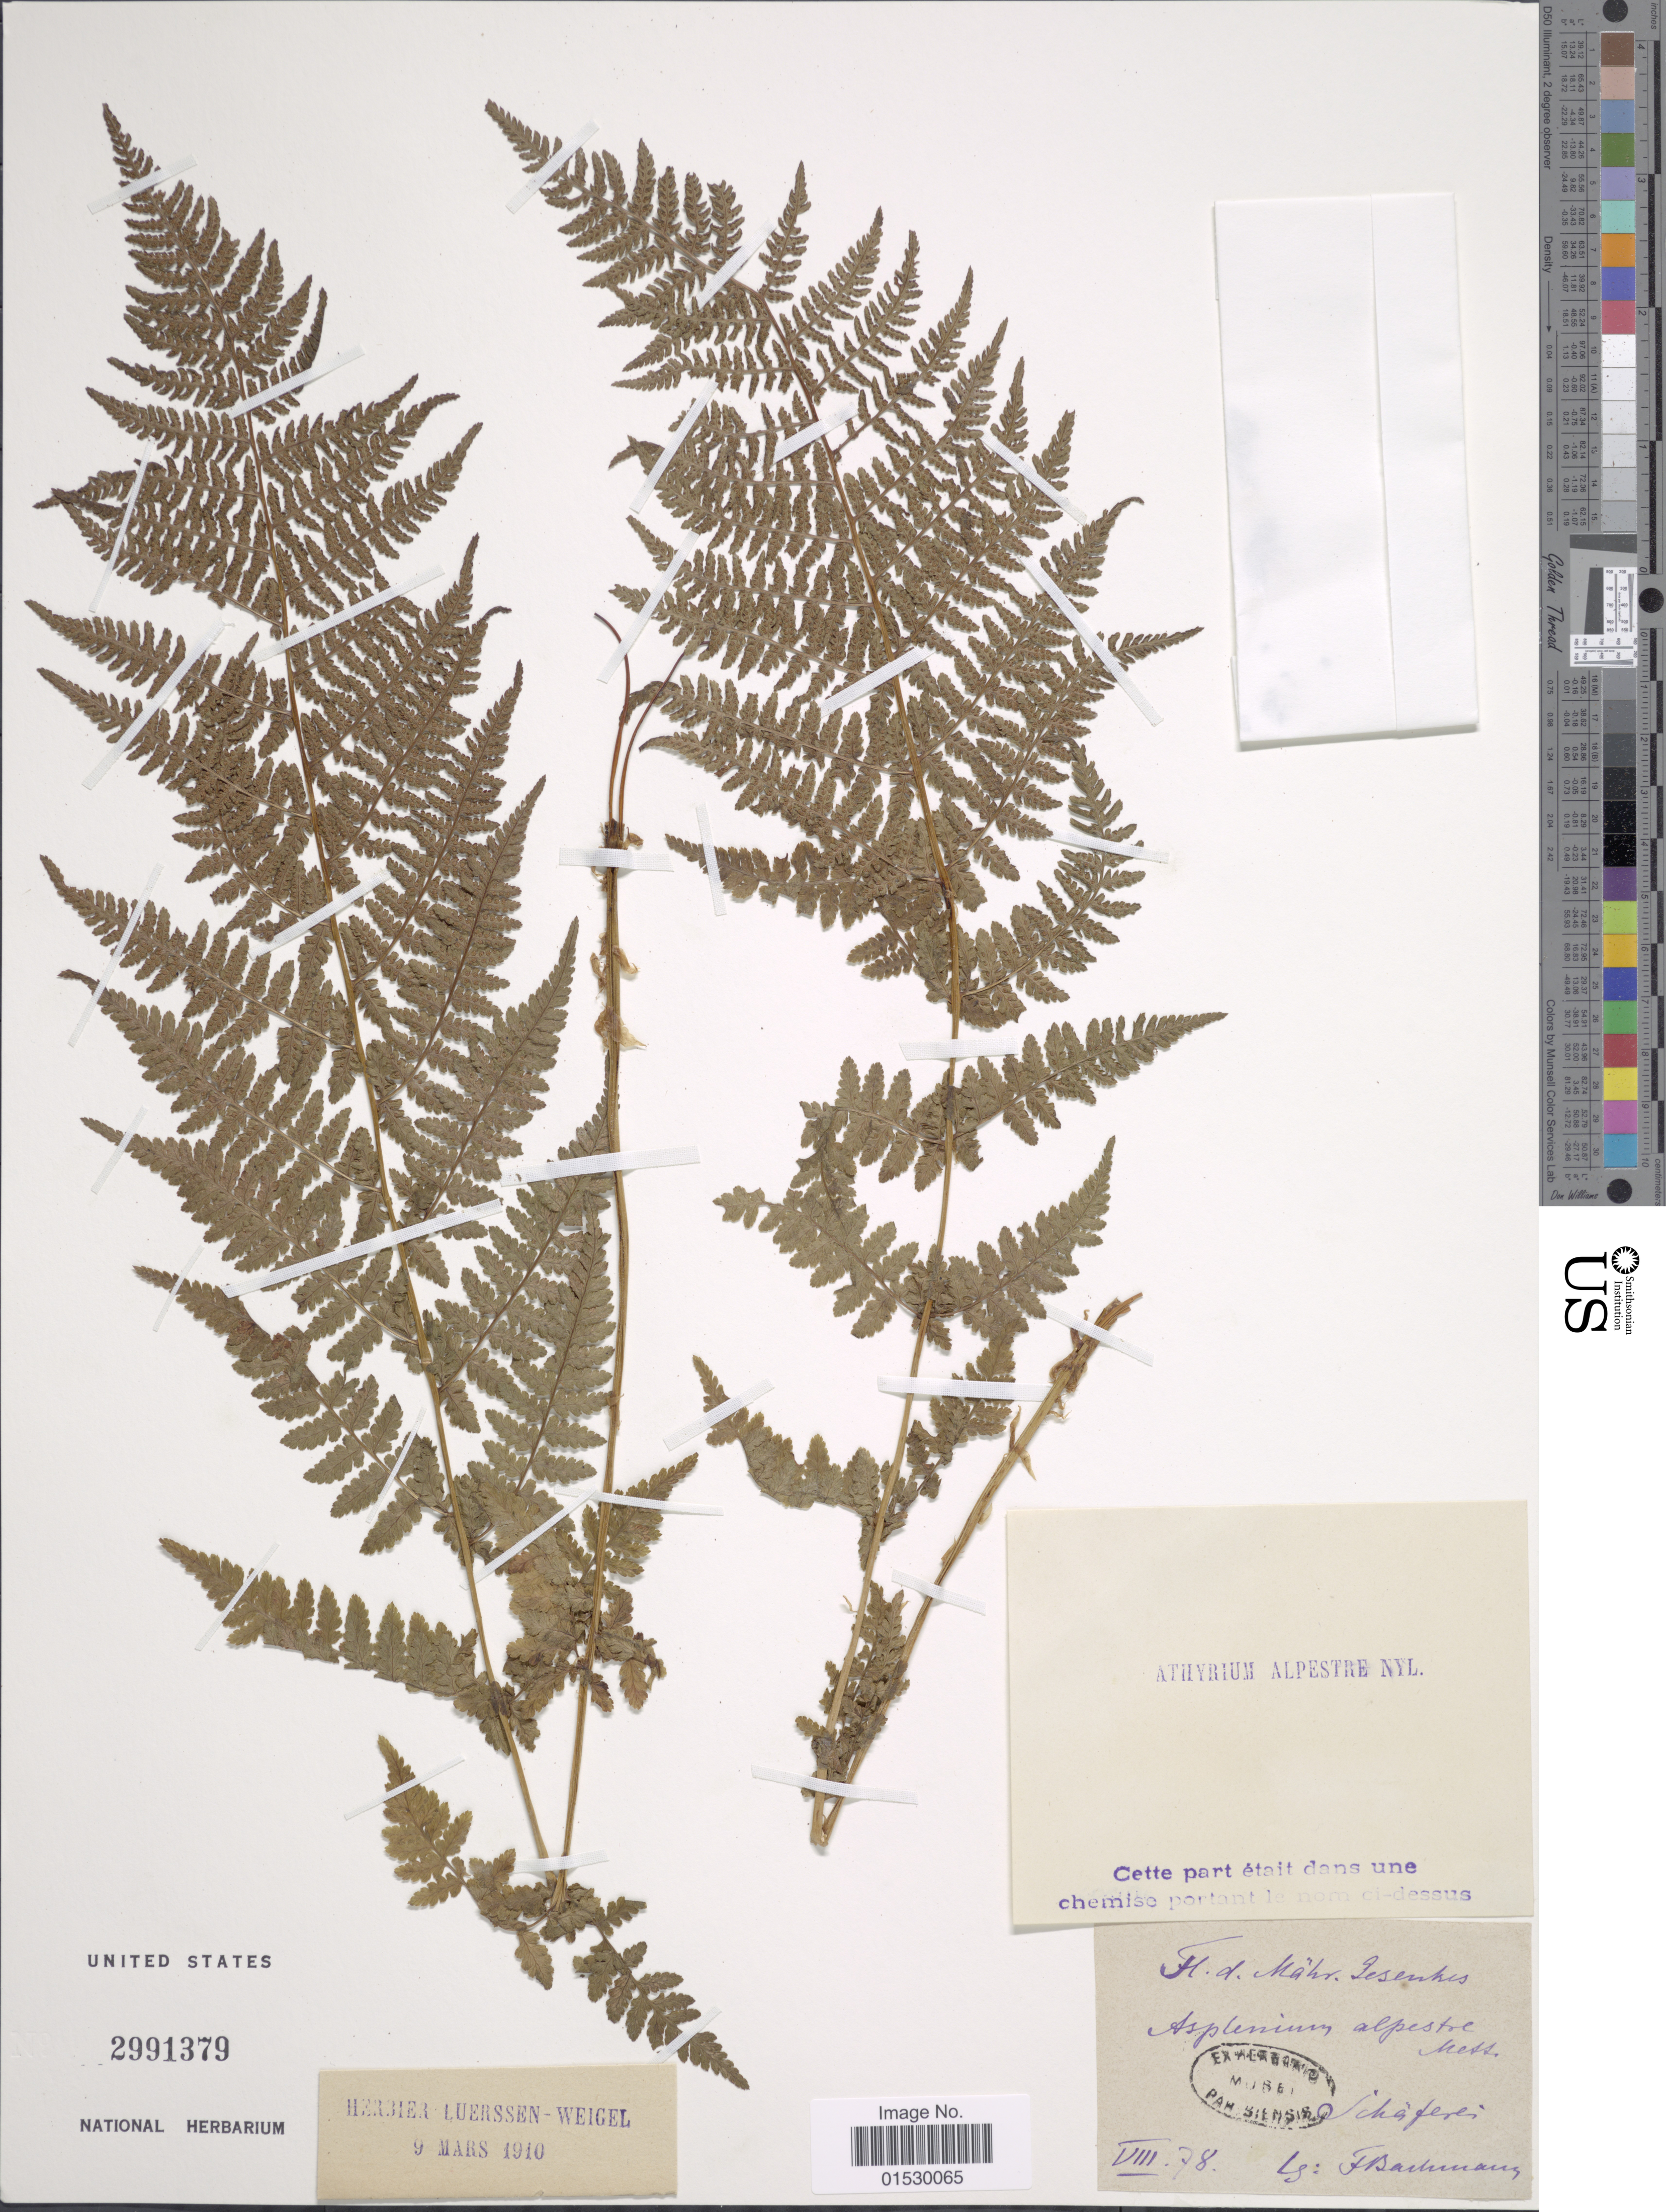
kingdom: Plantae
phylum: Tracheophyta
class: Polypodiopsida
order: Polypodiales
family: Athyriaceae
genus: Athyrium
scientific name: Athyrium alpestre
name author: (Hoppe) Rylands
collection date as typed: Transcribed d/m/y: /8/78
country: Germany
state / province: Brandenburg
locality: Schäferei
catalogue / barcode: US 2991379